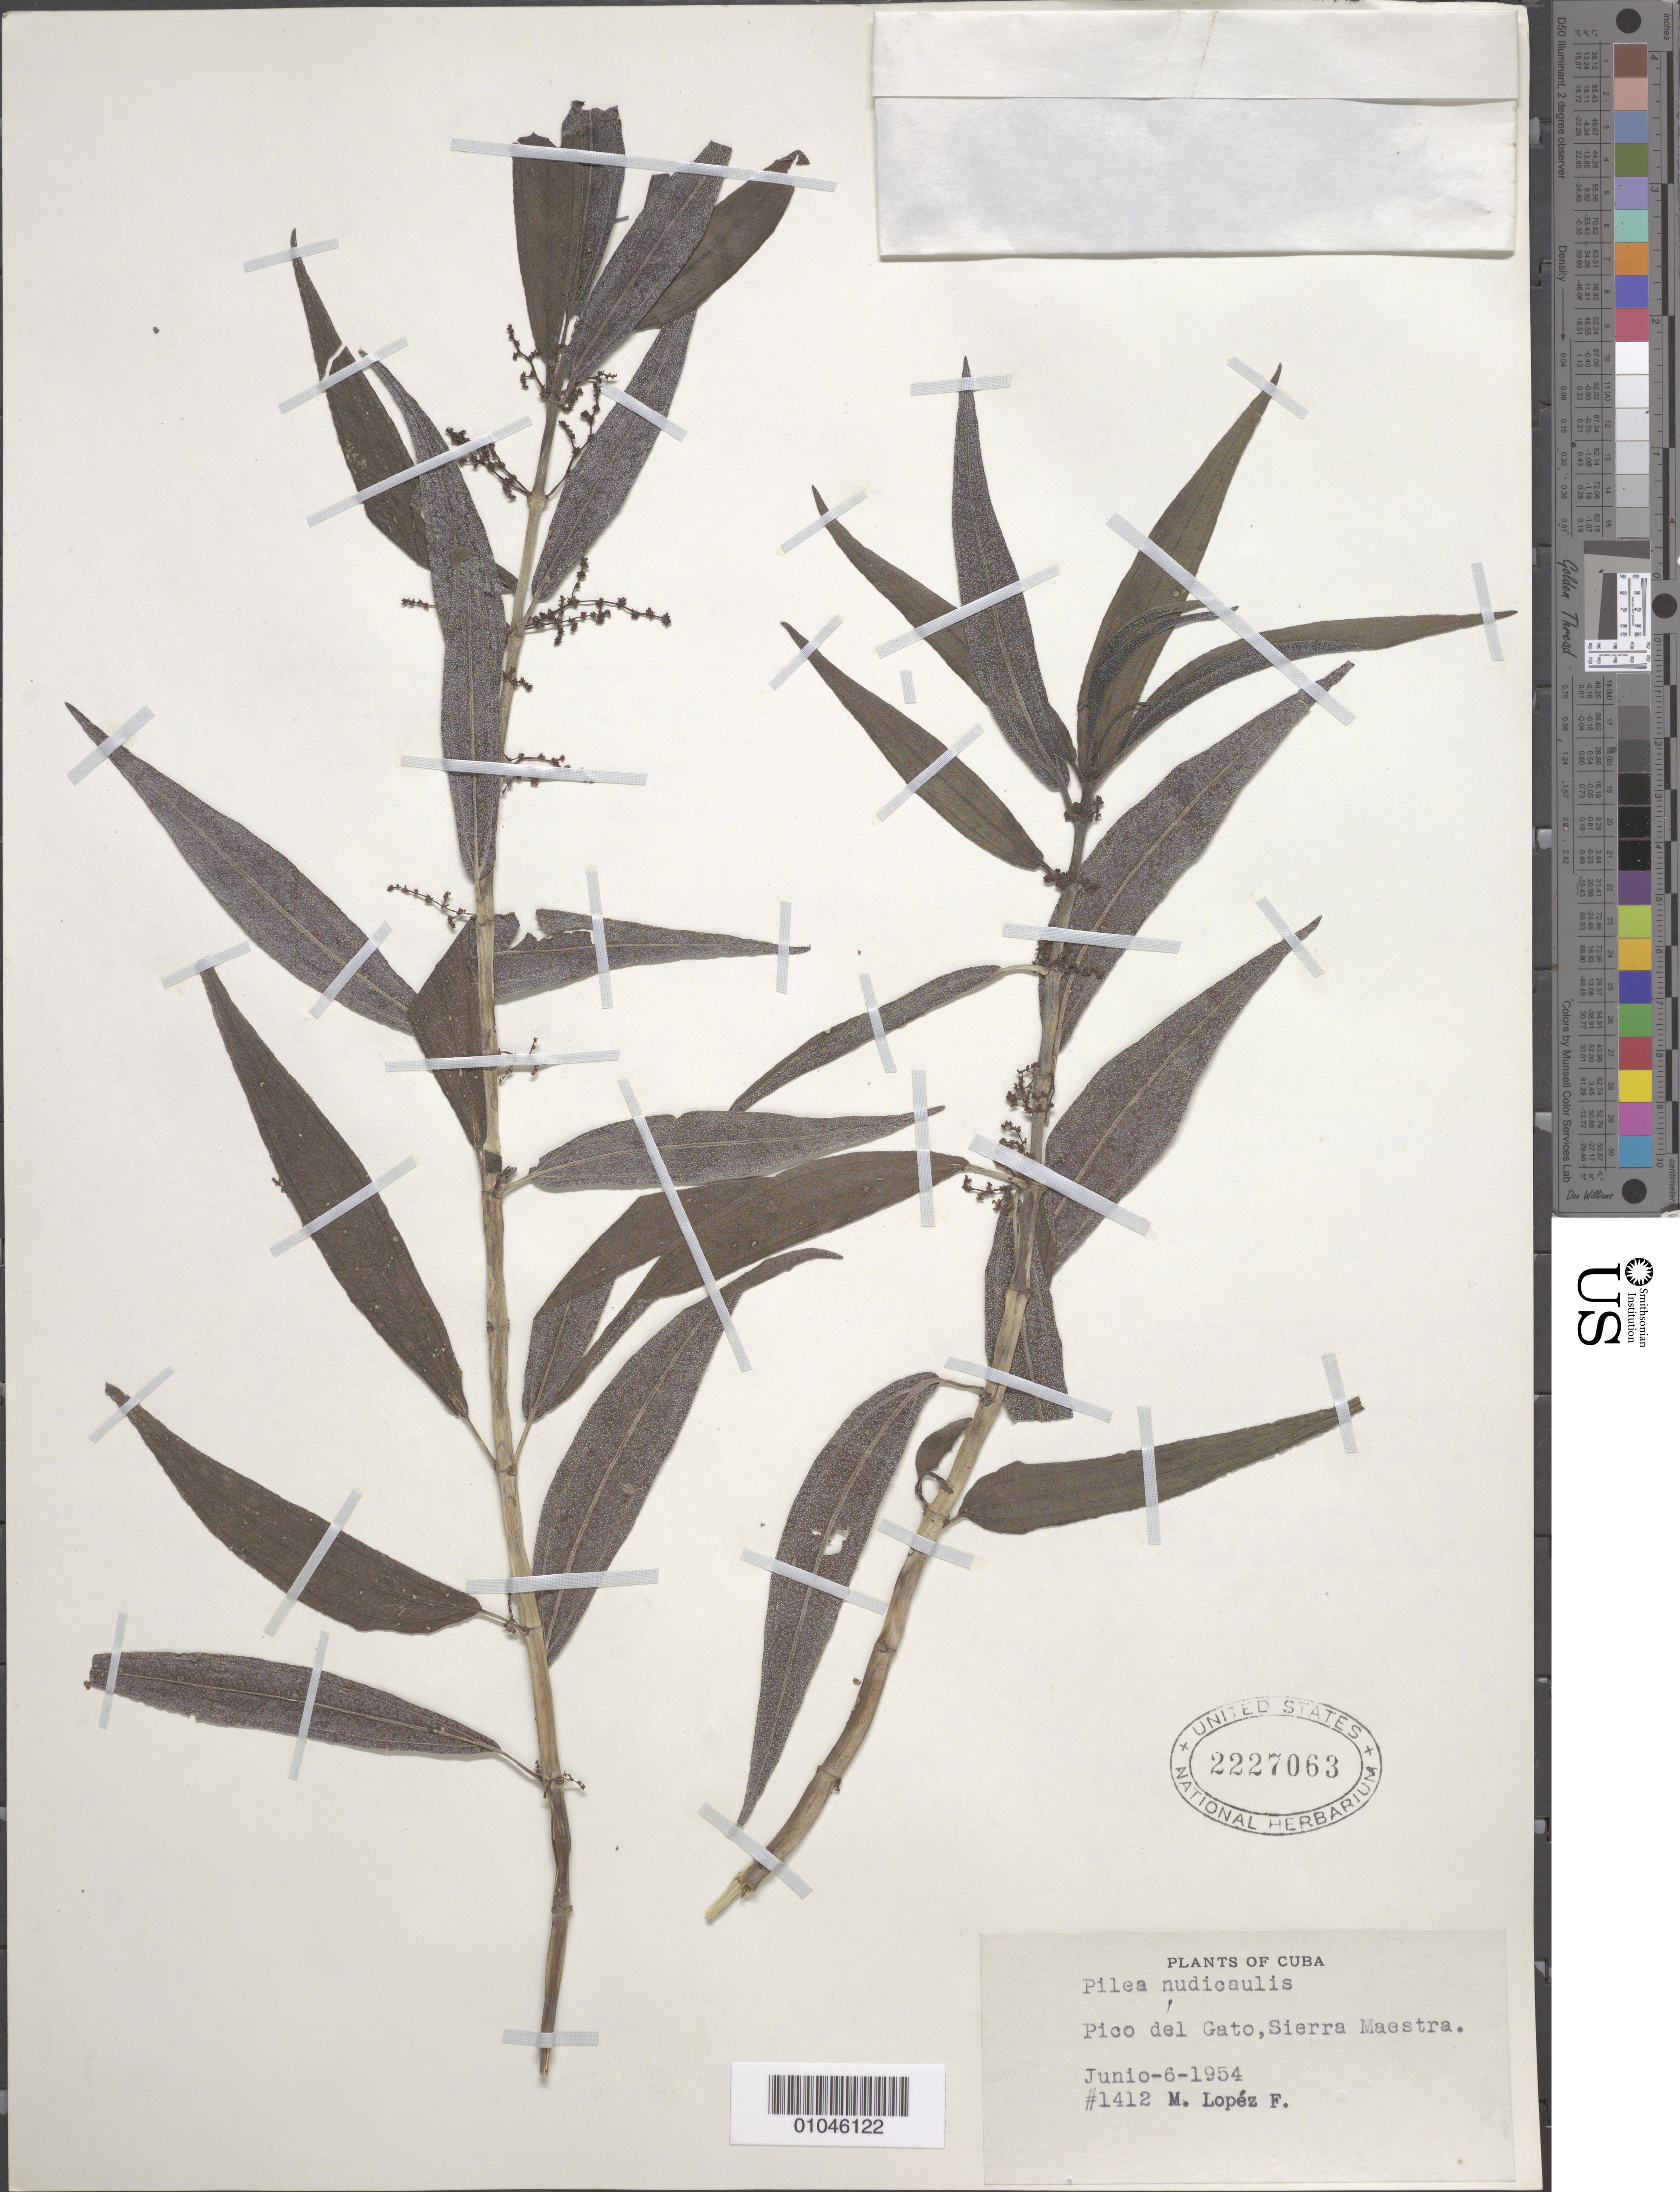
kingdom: Plantae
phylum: Tracheophyta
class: Magnoliopsida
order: Rosales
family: Urticaceae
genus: Pilea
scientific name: Pilea nudicaulis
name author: (Sw.) Wedd.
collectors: M. López Figueiras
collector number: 1412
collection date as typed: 06 Jun 1954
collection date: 1954-06-06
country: Cuba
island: Cuba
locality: Pico del Gato, Sierra Maestra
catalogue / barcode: US 2227063